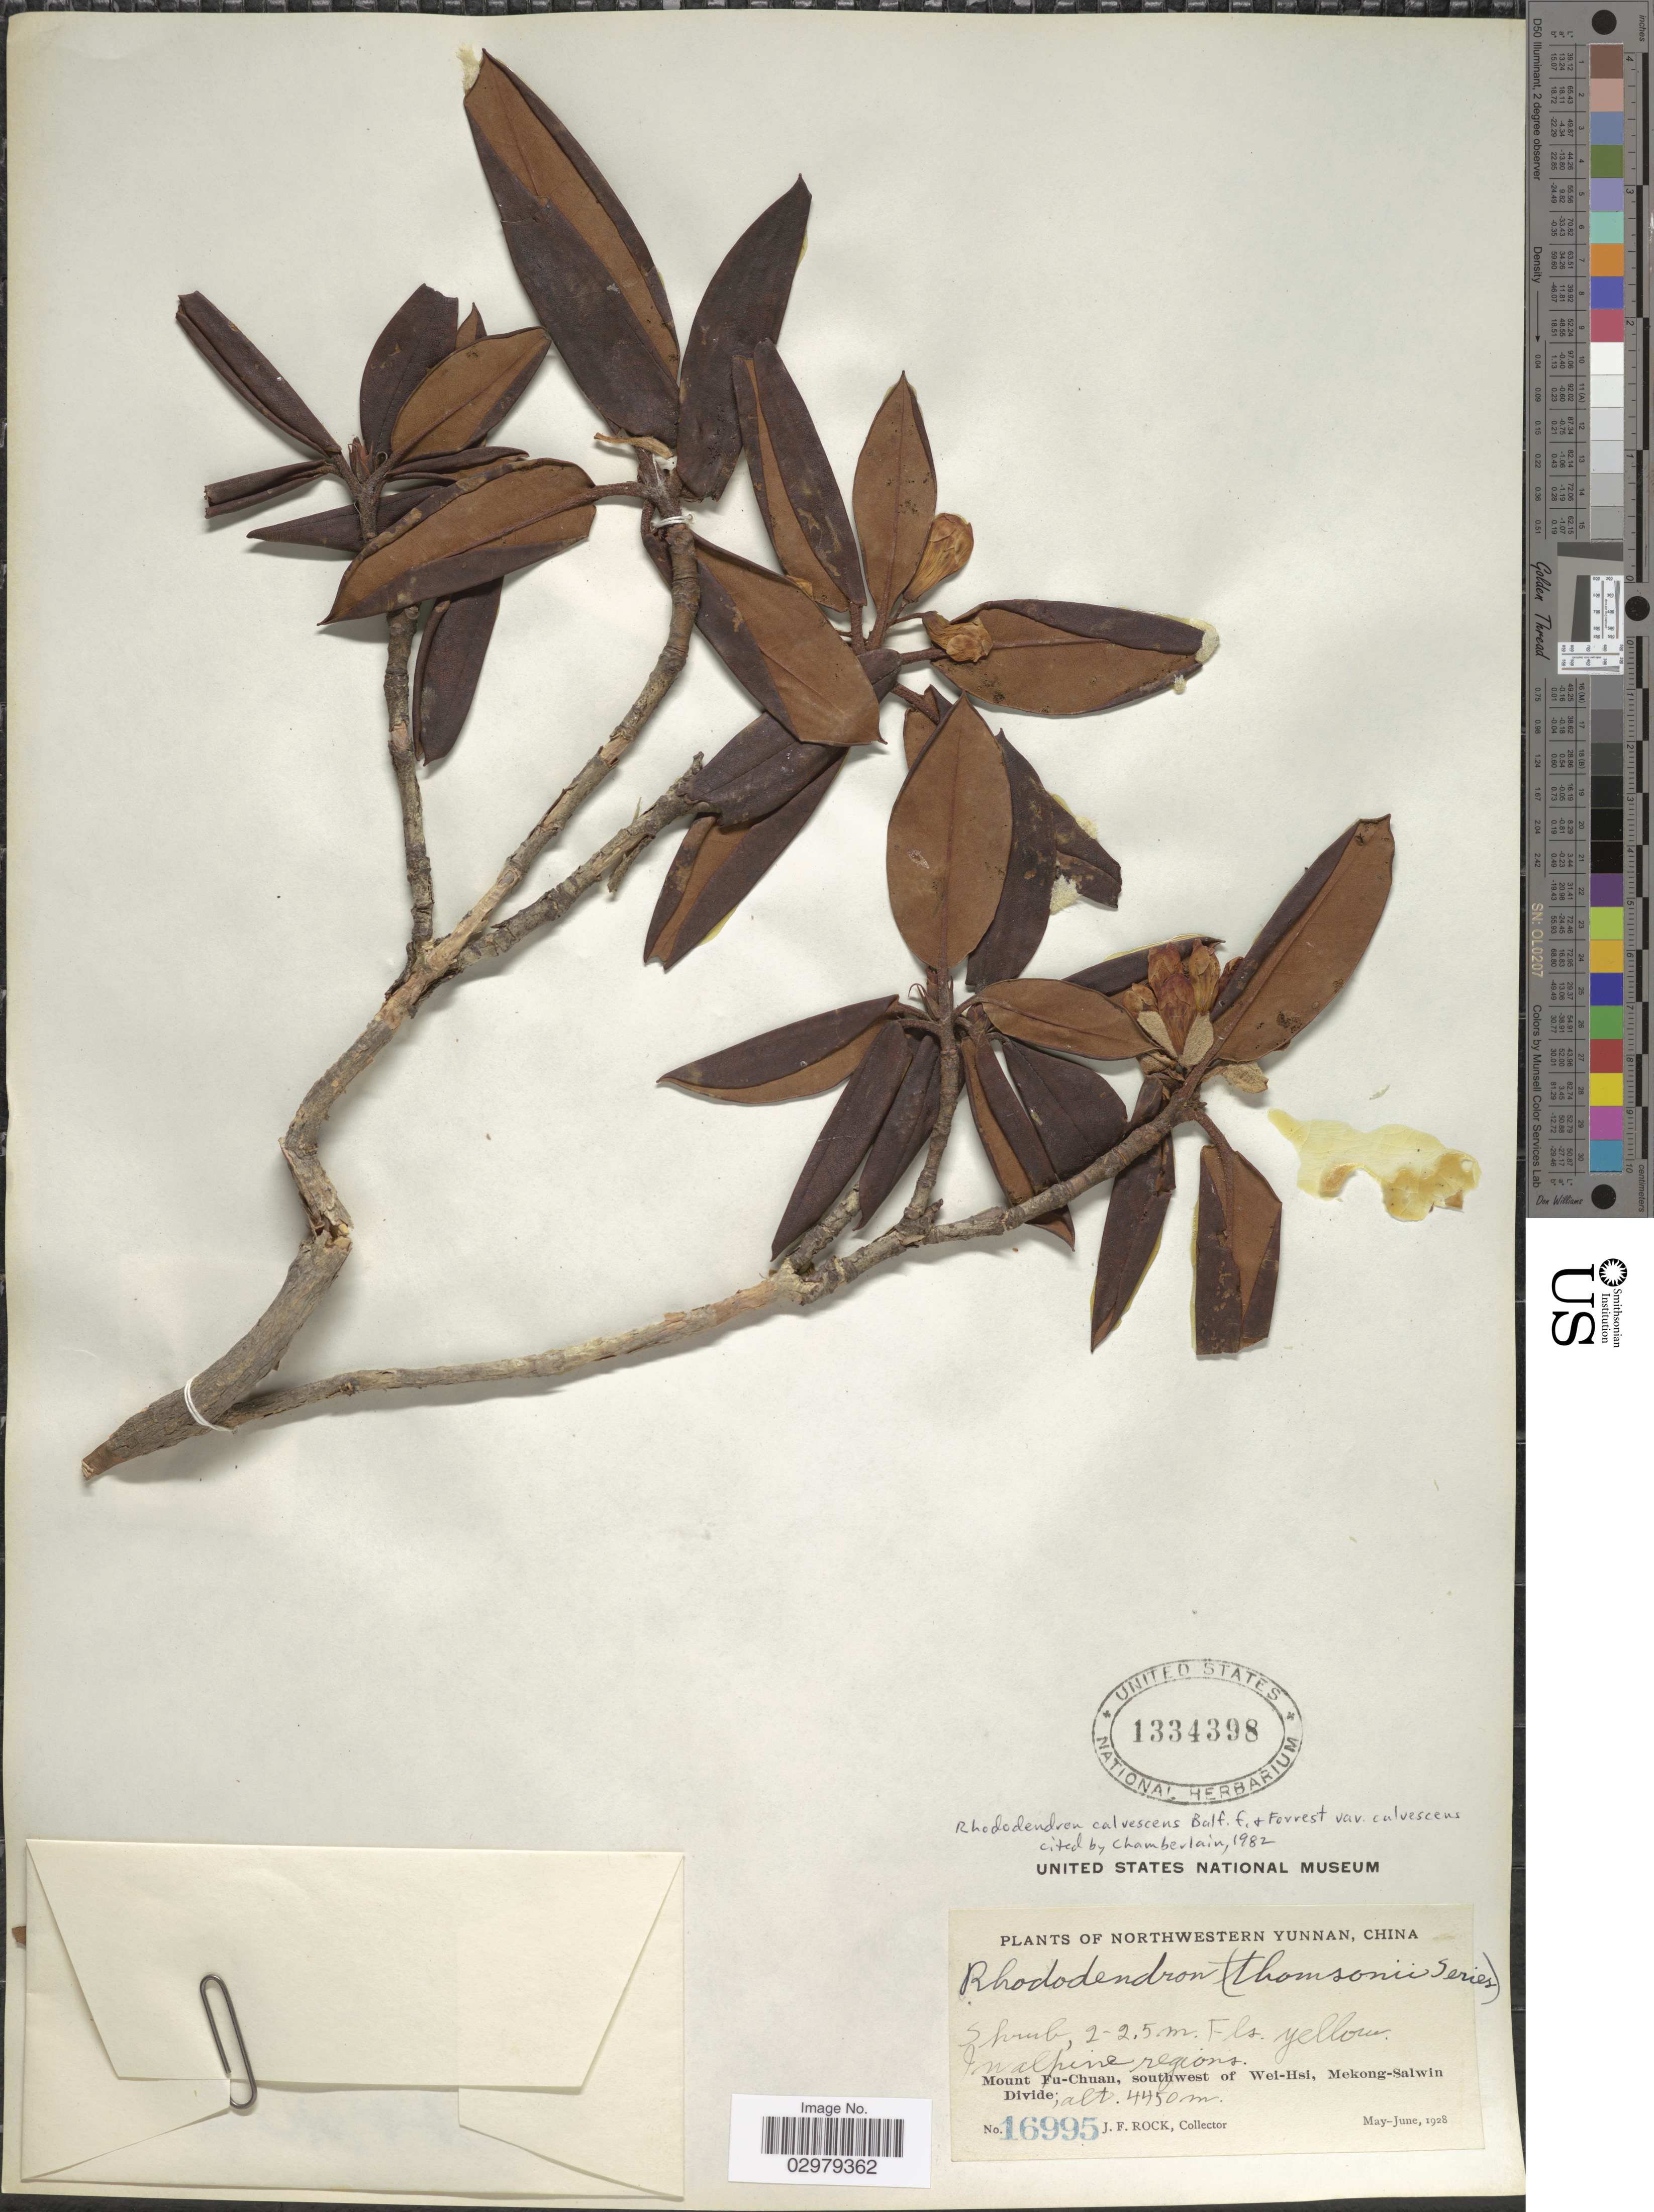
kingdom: Plantae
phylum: Tracheophyta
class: Magnoliopsida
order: Ericales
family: Ericaceae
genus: Rhododendron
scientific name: Rhododendron sp.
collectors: J. Rock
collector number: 16995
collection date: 1928-05/1928-06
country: China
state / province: Yunnan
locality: Northwestern Yunnan. In alpine regions. Mount Fa-Chuan, southwest of Wei-Hsi, Mekong-Salwin Divide.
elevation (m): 4450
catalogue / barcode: US 1334398